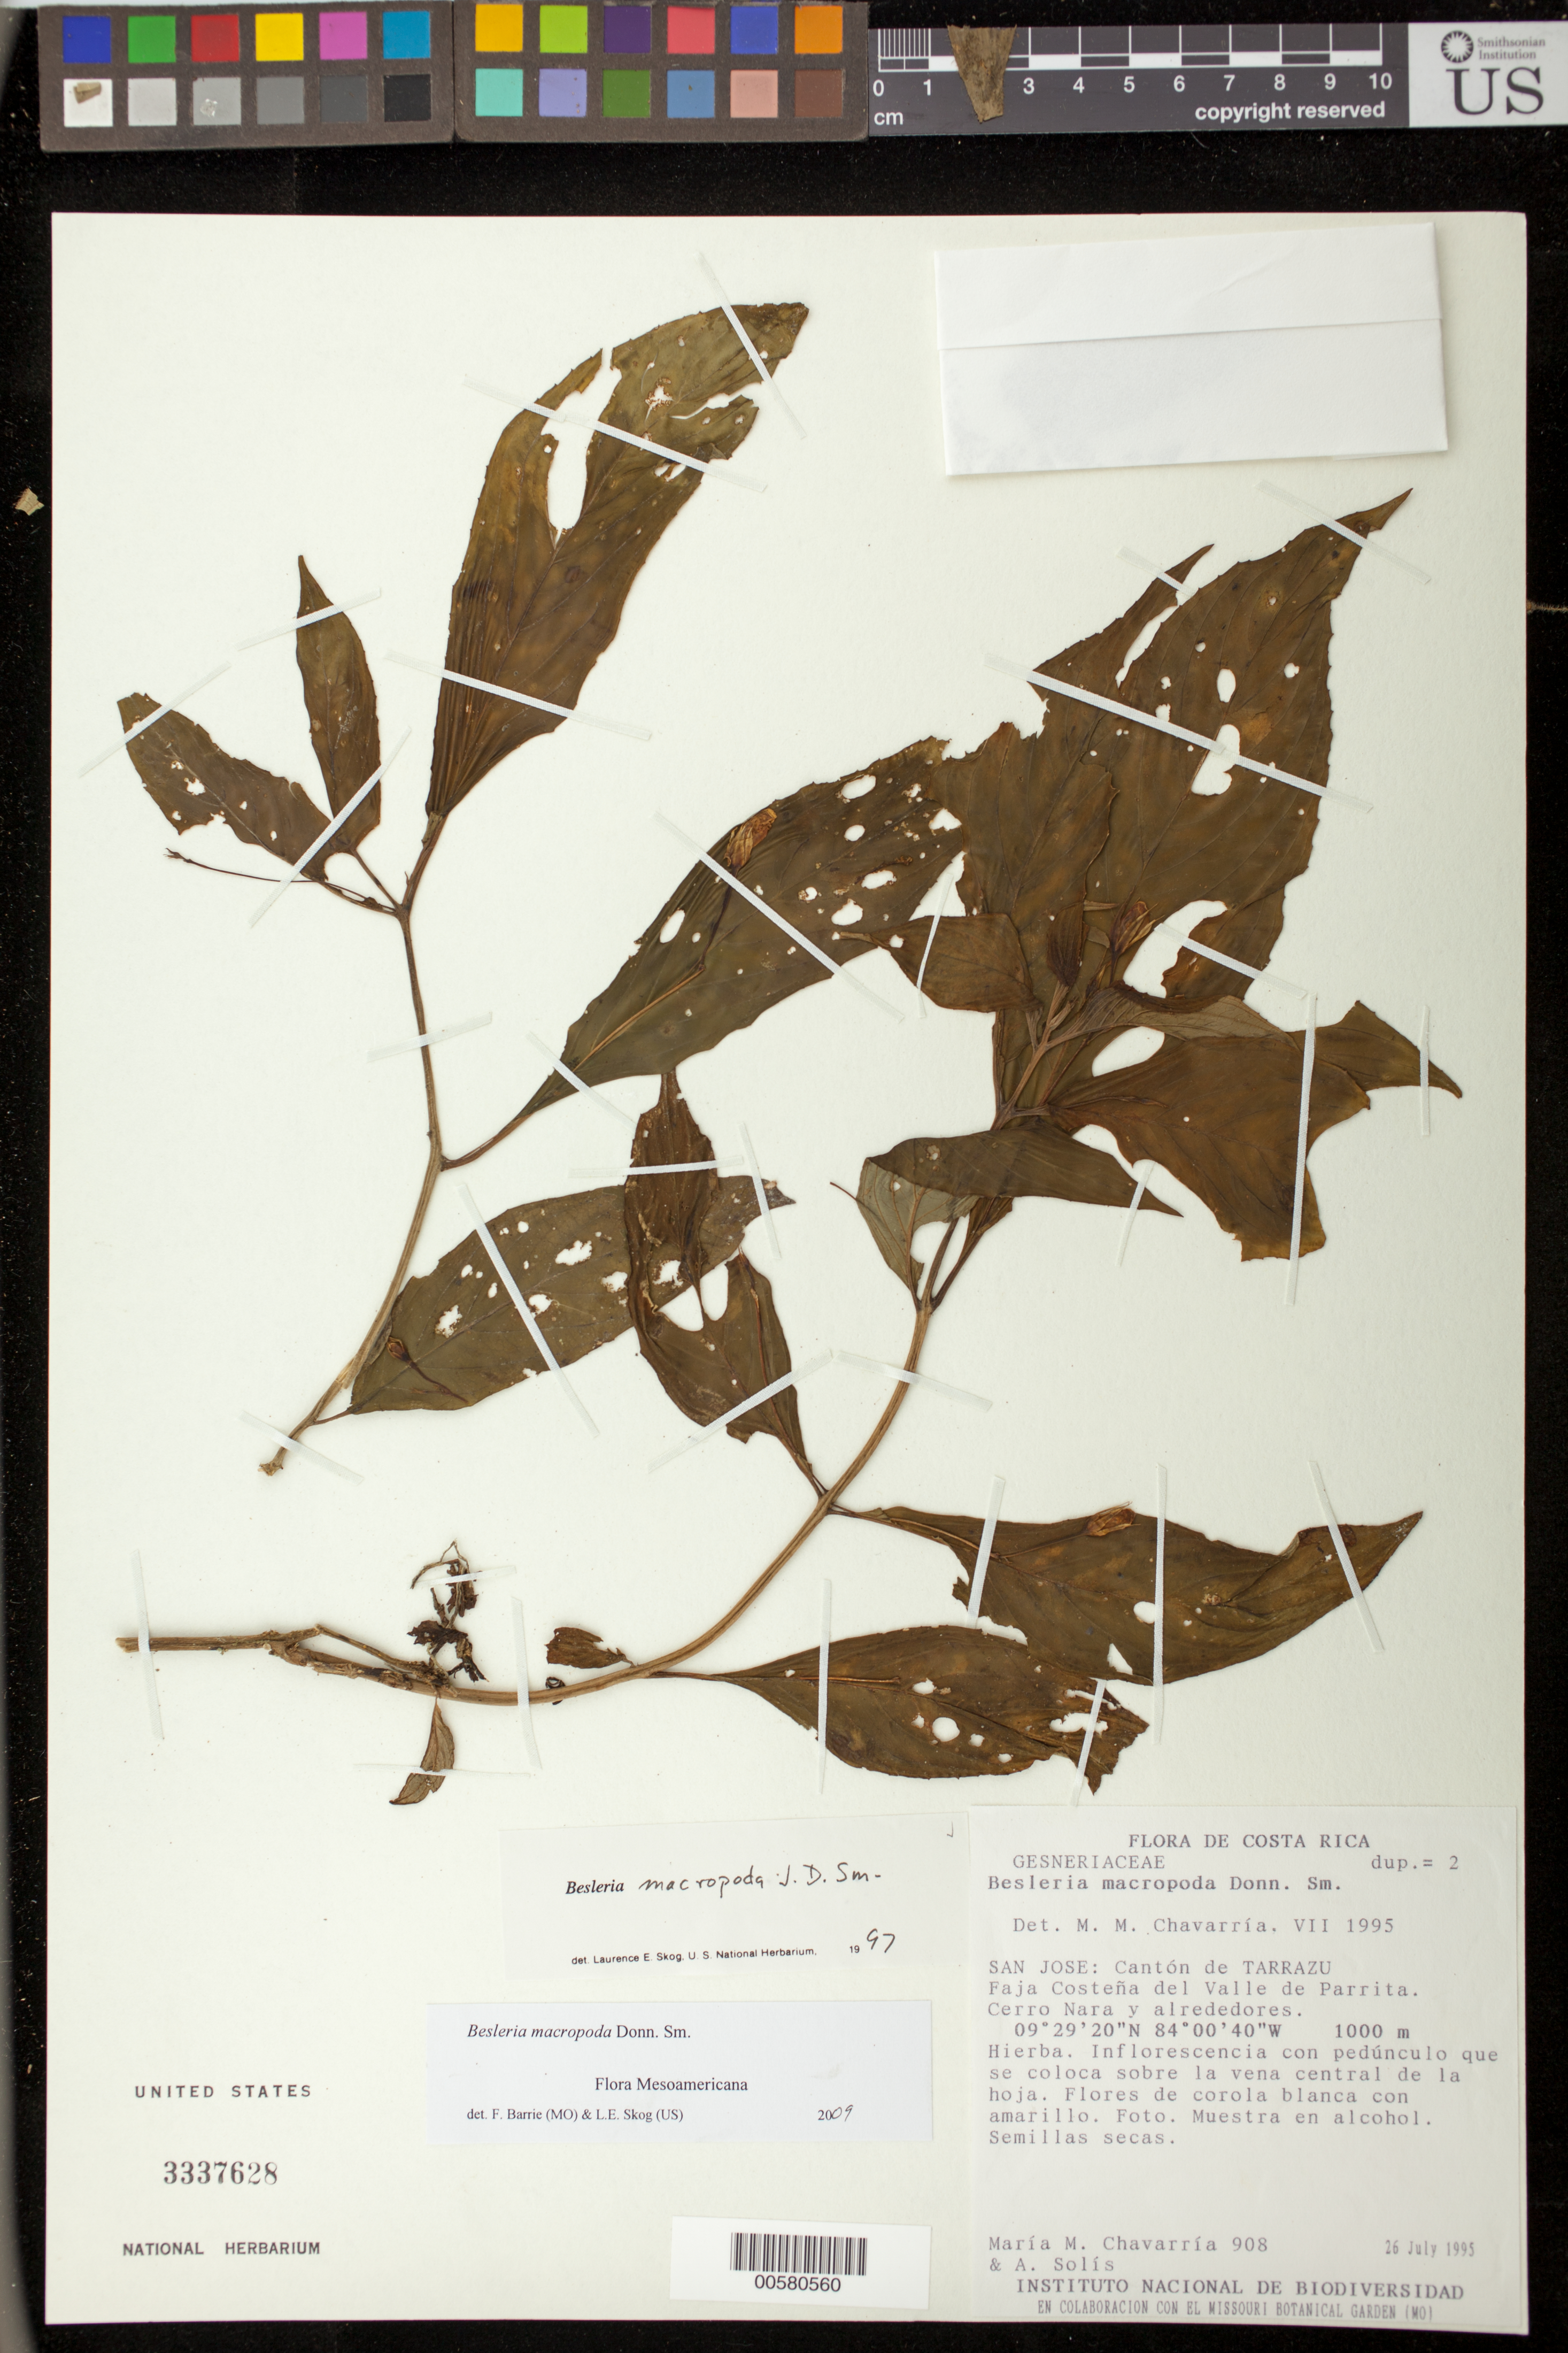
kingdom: Plantae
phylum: Tracheophyta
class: Magnoliopsida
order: Lamiales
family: Gesneriaceae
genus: Besleria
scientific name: Besleria macropoda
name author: Donn. Sm.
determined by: Skog, Laurence E.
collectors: M. Chavarría & A. Solís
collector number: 908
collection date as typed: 26 Jul 1995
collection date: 1995-07-26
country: Costa Rica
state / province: San José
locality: Cantón de Tarrazu, Faja Costeña del Valle de Parrita, Cerro Nara y alrededores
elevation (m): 1000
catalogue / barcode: US 3337628